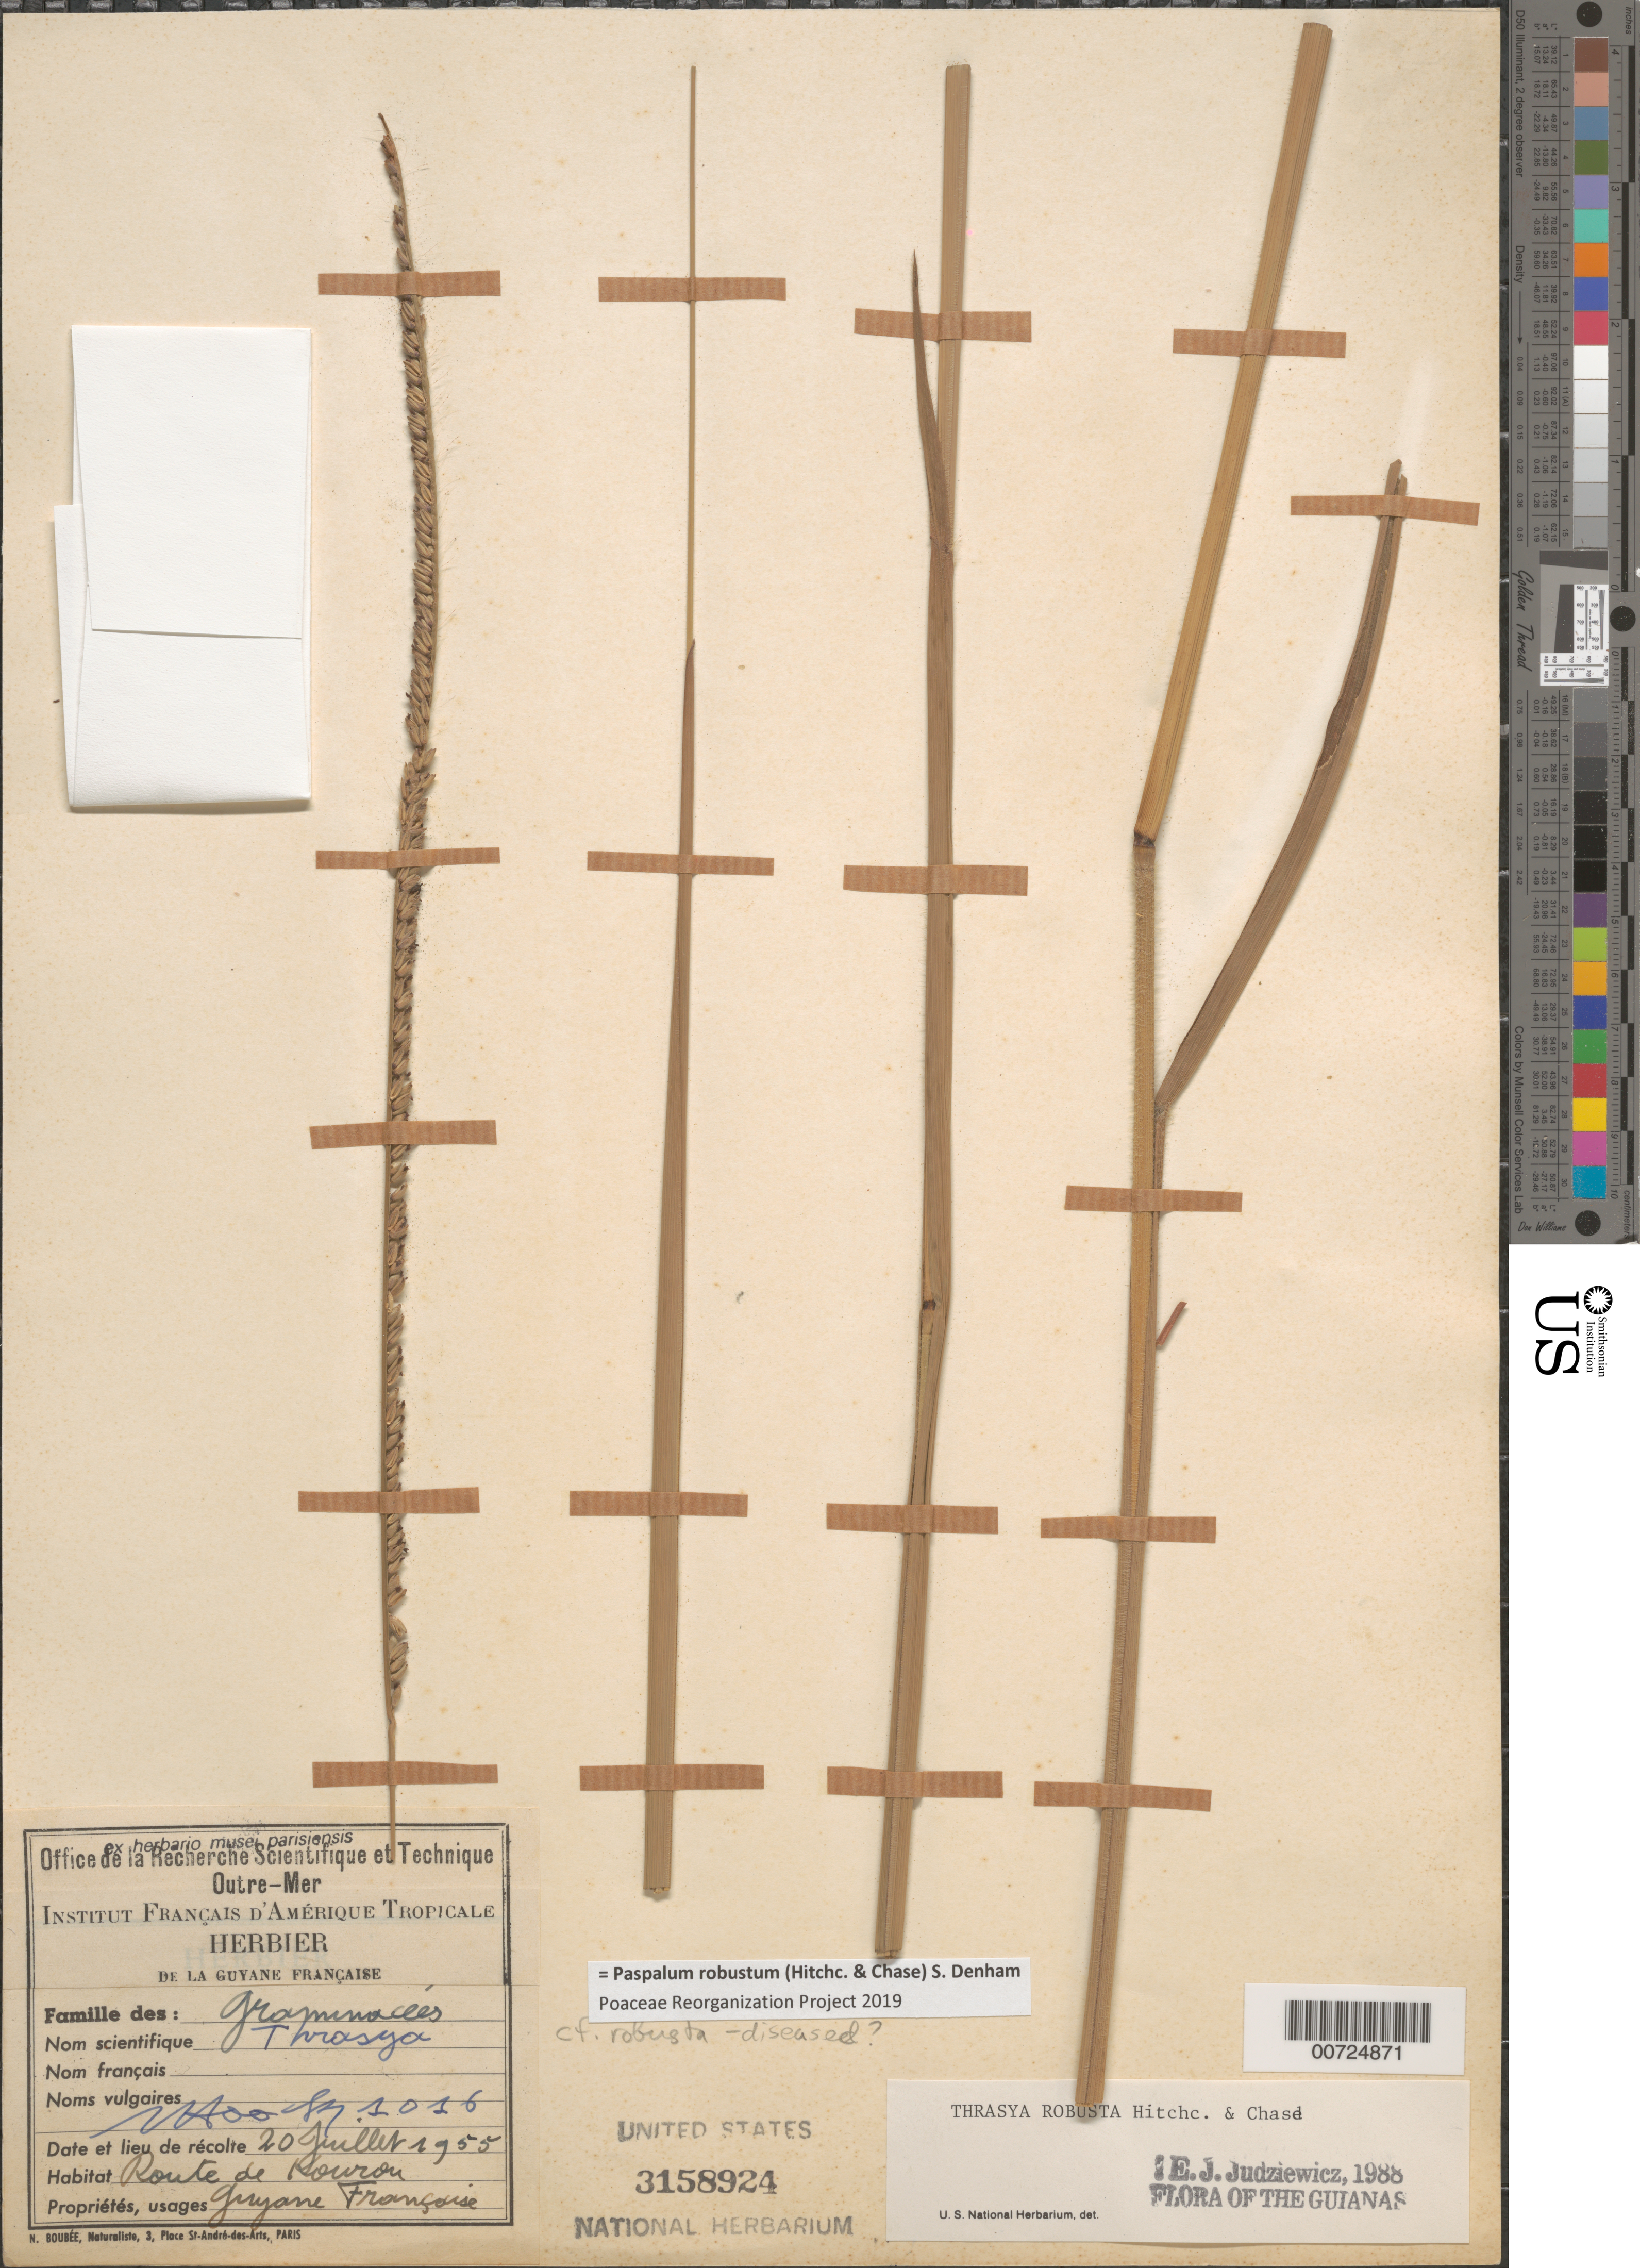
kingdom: Plantae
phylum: Tracheophyta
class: Liliopsida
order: Poales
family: Poaceae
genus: Paspalum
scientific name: Paspalum robustum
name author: (Hitchc. & Chase) S. Denham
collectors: N. Hoock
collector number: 1016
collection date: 1955-07-20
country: French Guiana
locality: The Guianas. Route de Kourou. Guyane Française.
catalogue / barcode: US 3158924